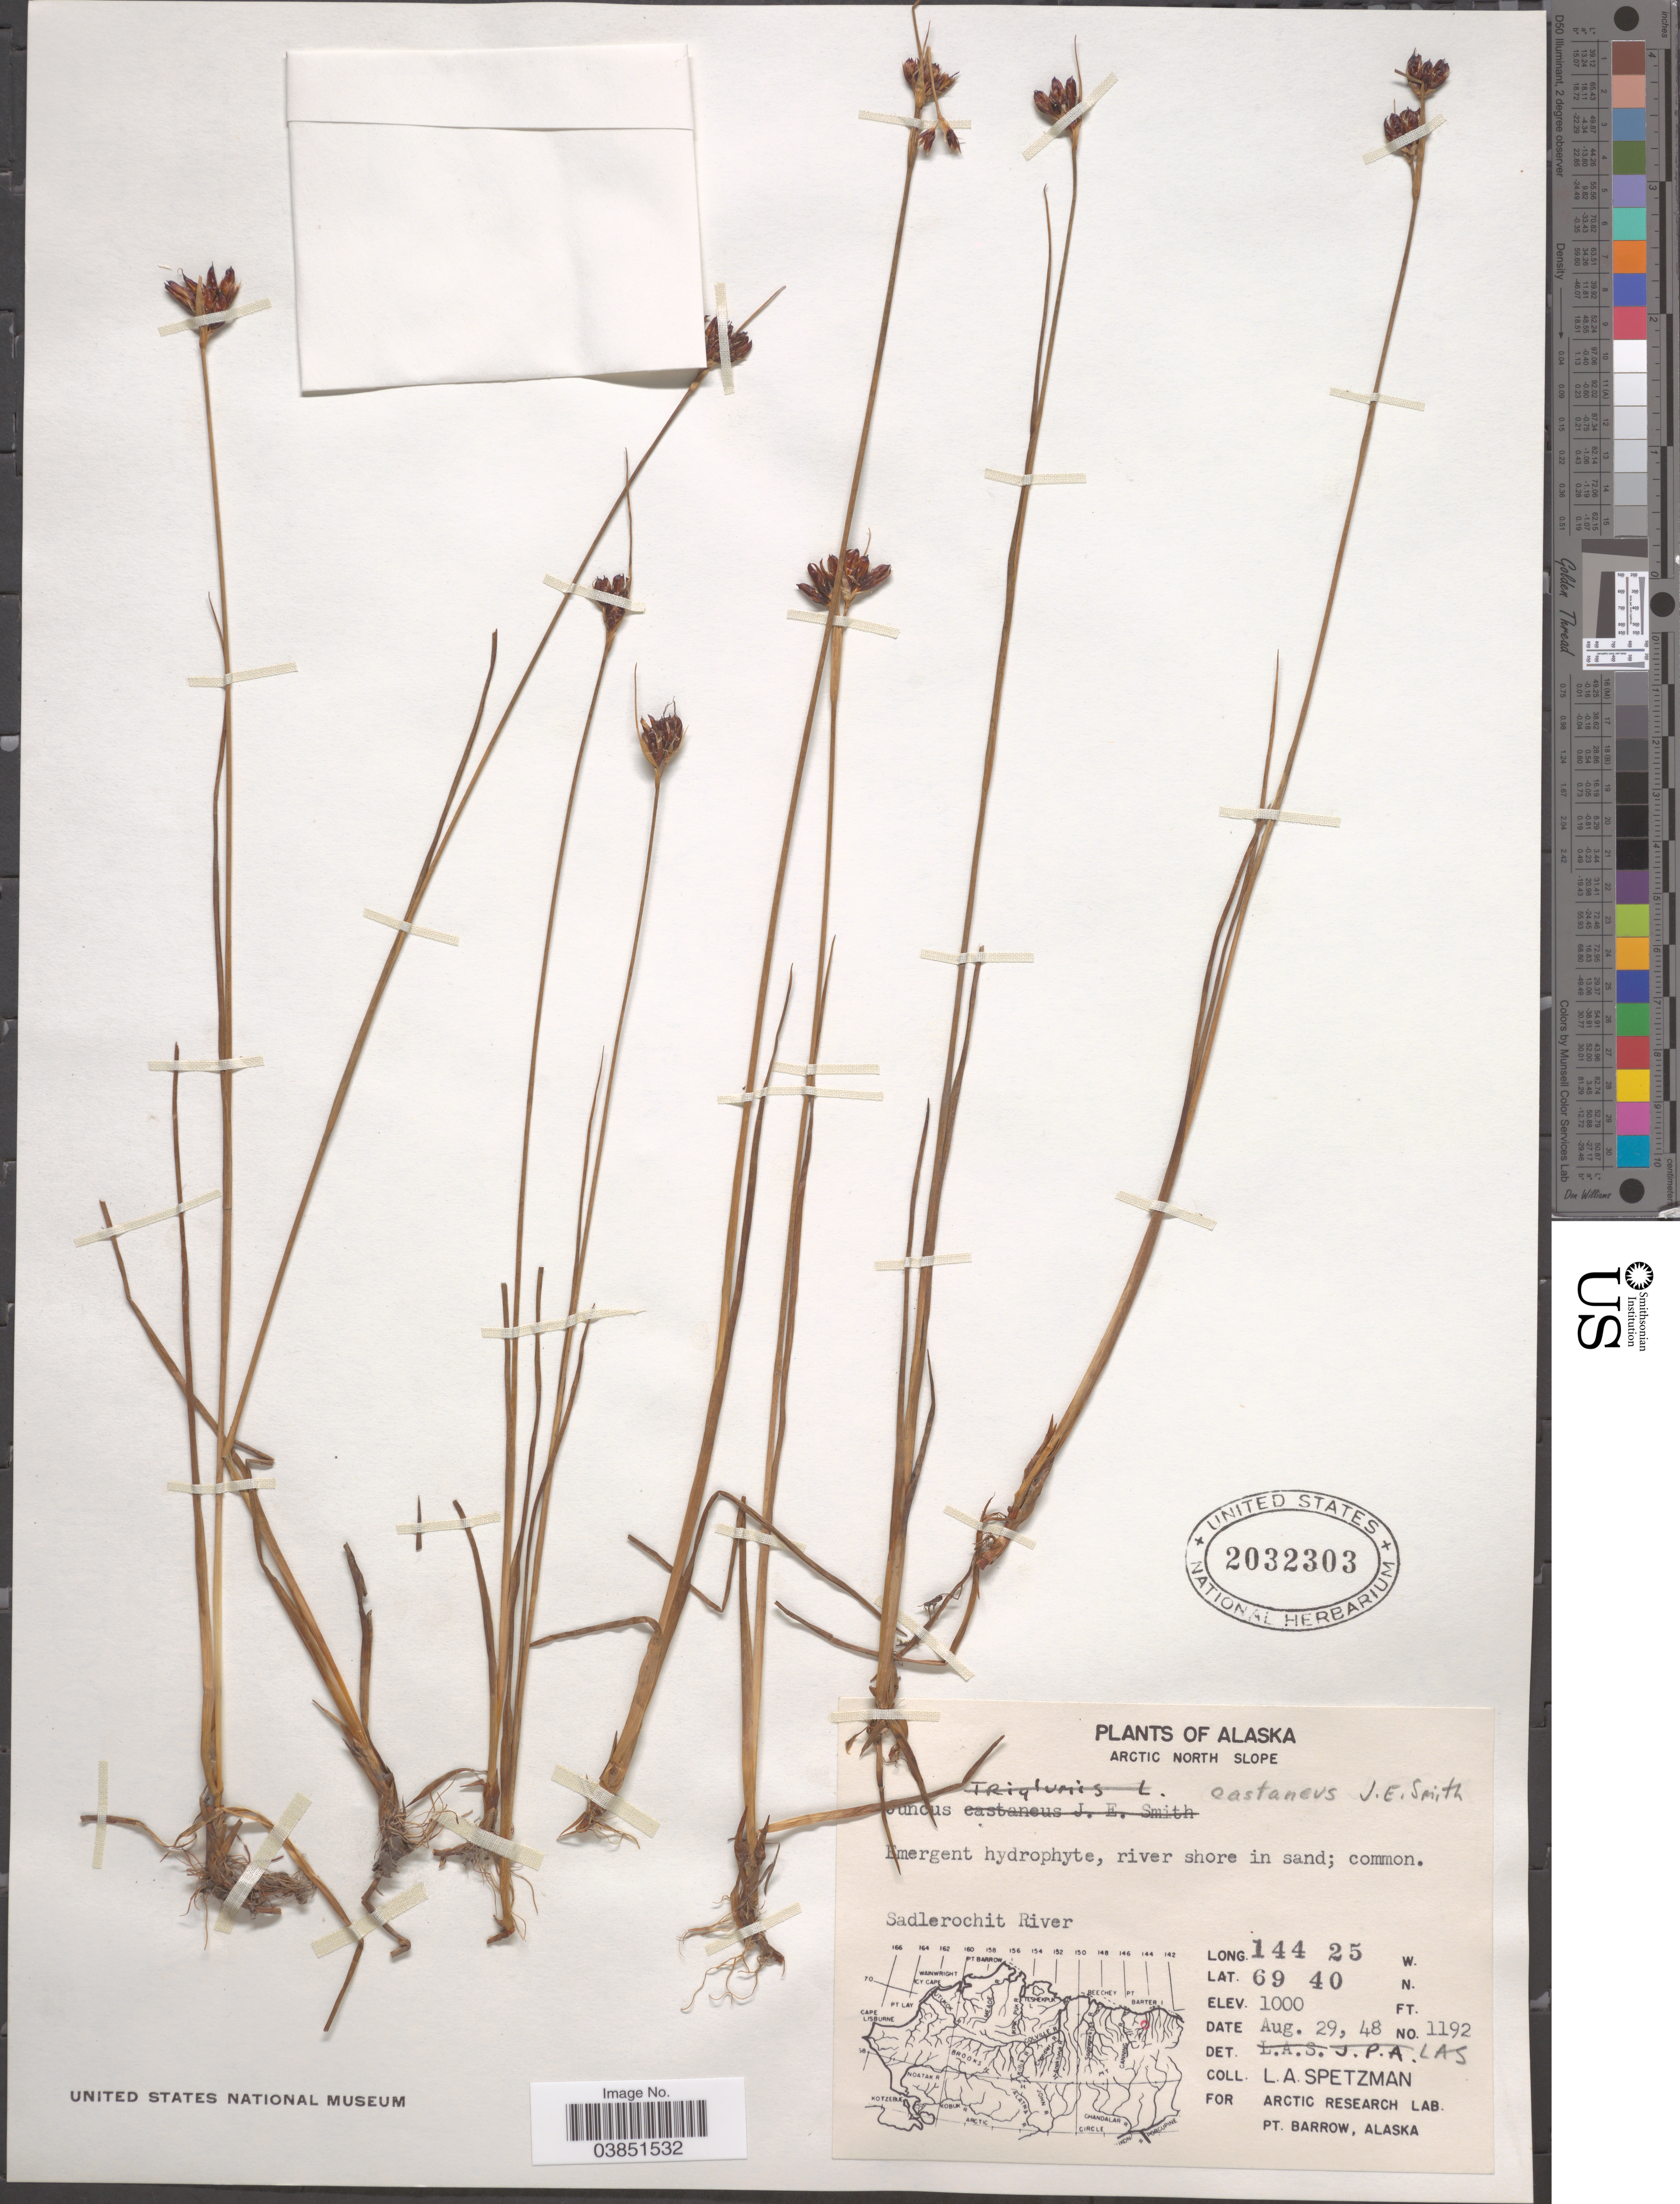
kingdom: Plantae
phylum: Tracheophyta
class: Liliopsida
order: Poales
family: Juncaceae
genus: Juncus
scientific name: Juncus castaneus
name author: Sm.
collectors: L. Spetzman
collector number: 1192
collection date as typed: Transcribed d/m/y: 29/8/48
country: United States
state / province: Alaska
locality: Arctic North Slope. Sadlerochit River.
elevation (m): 305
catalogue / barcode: US 2032303